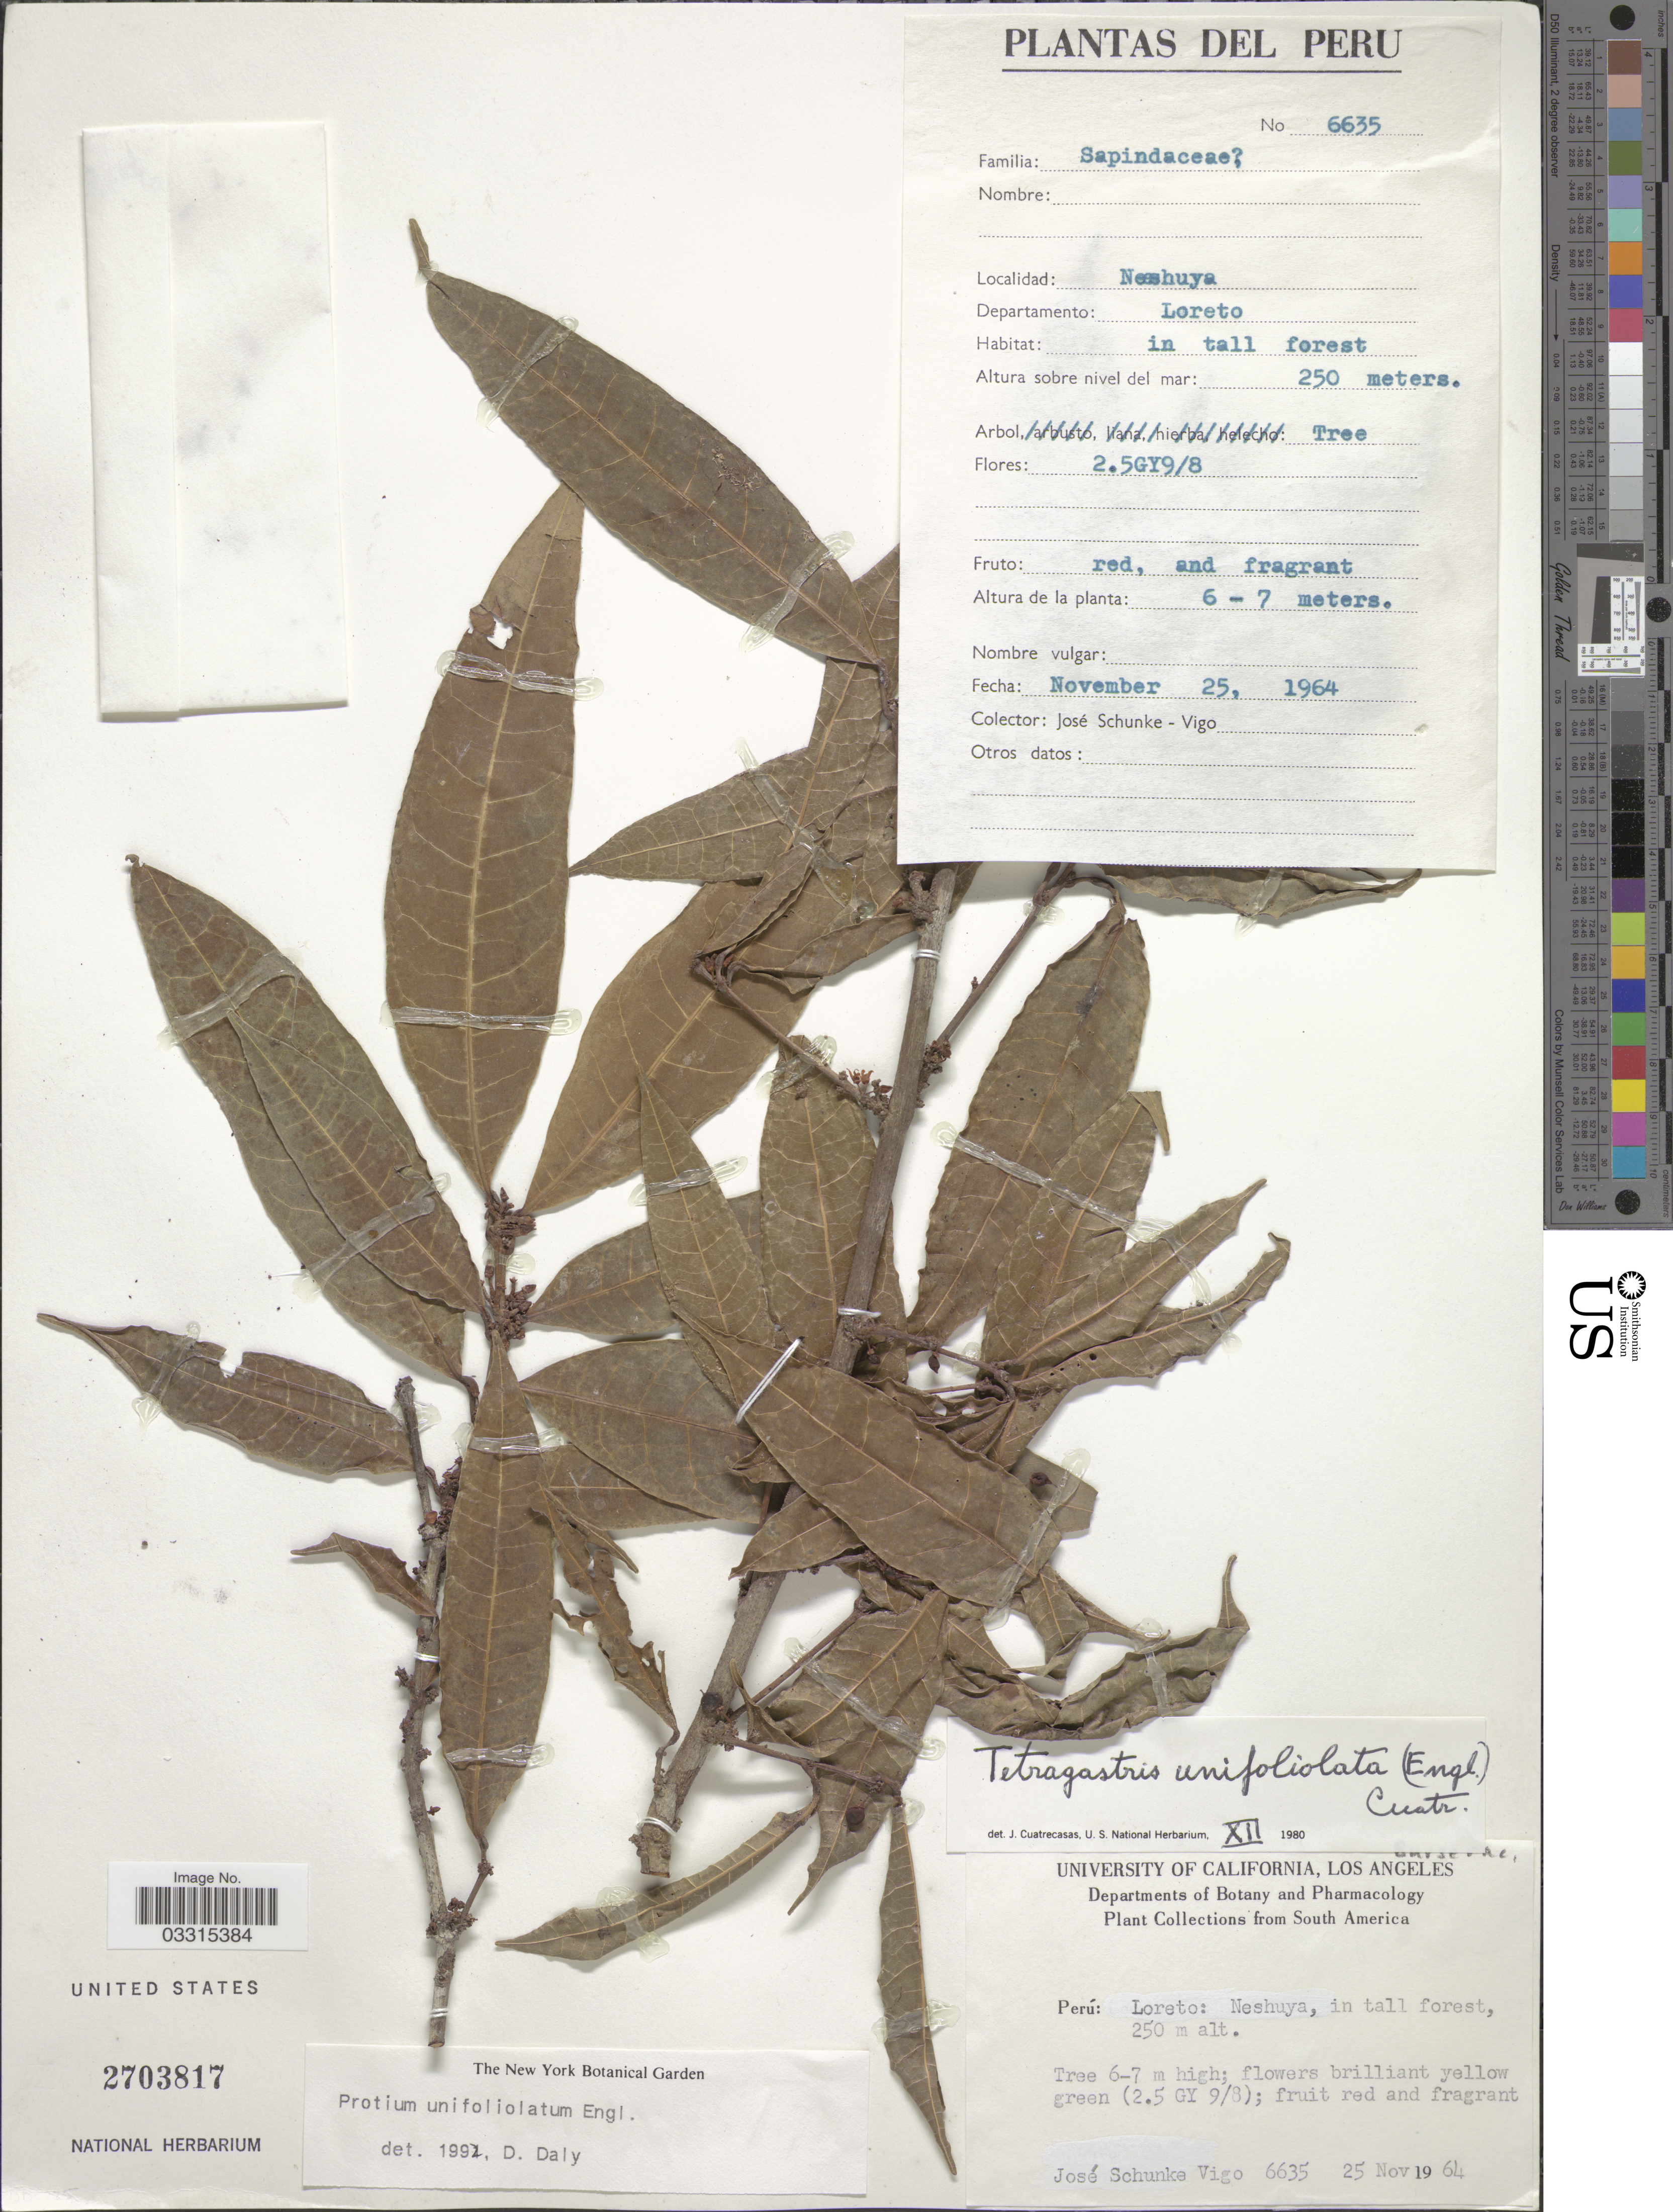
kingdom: Plantae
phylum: Tracheophyta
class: Magnoliopsida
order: Sapindales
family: Burseraceae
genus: Protium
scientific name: Protium unifoliolatum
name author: Engl.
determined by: Daly, D. C.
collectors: J. Schunke Vigo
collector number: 6635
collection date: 1964-11-25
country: Peru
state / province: Loreto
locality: Neshuya, in tall forest. Departamento: Loreto.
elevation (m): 250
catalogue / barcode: US 2703817